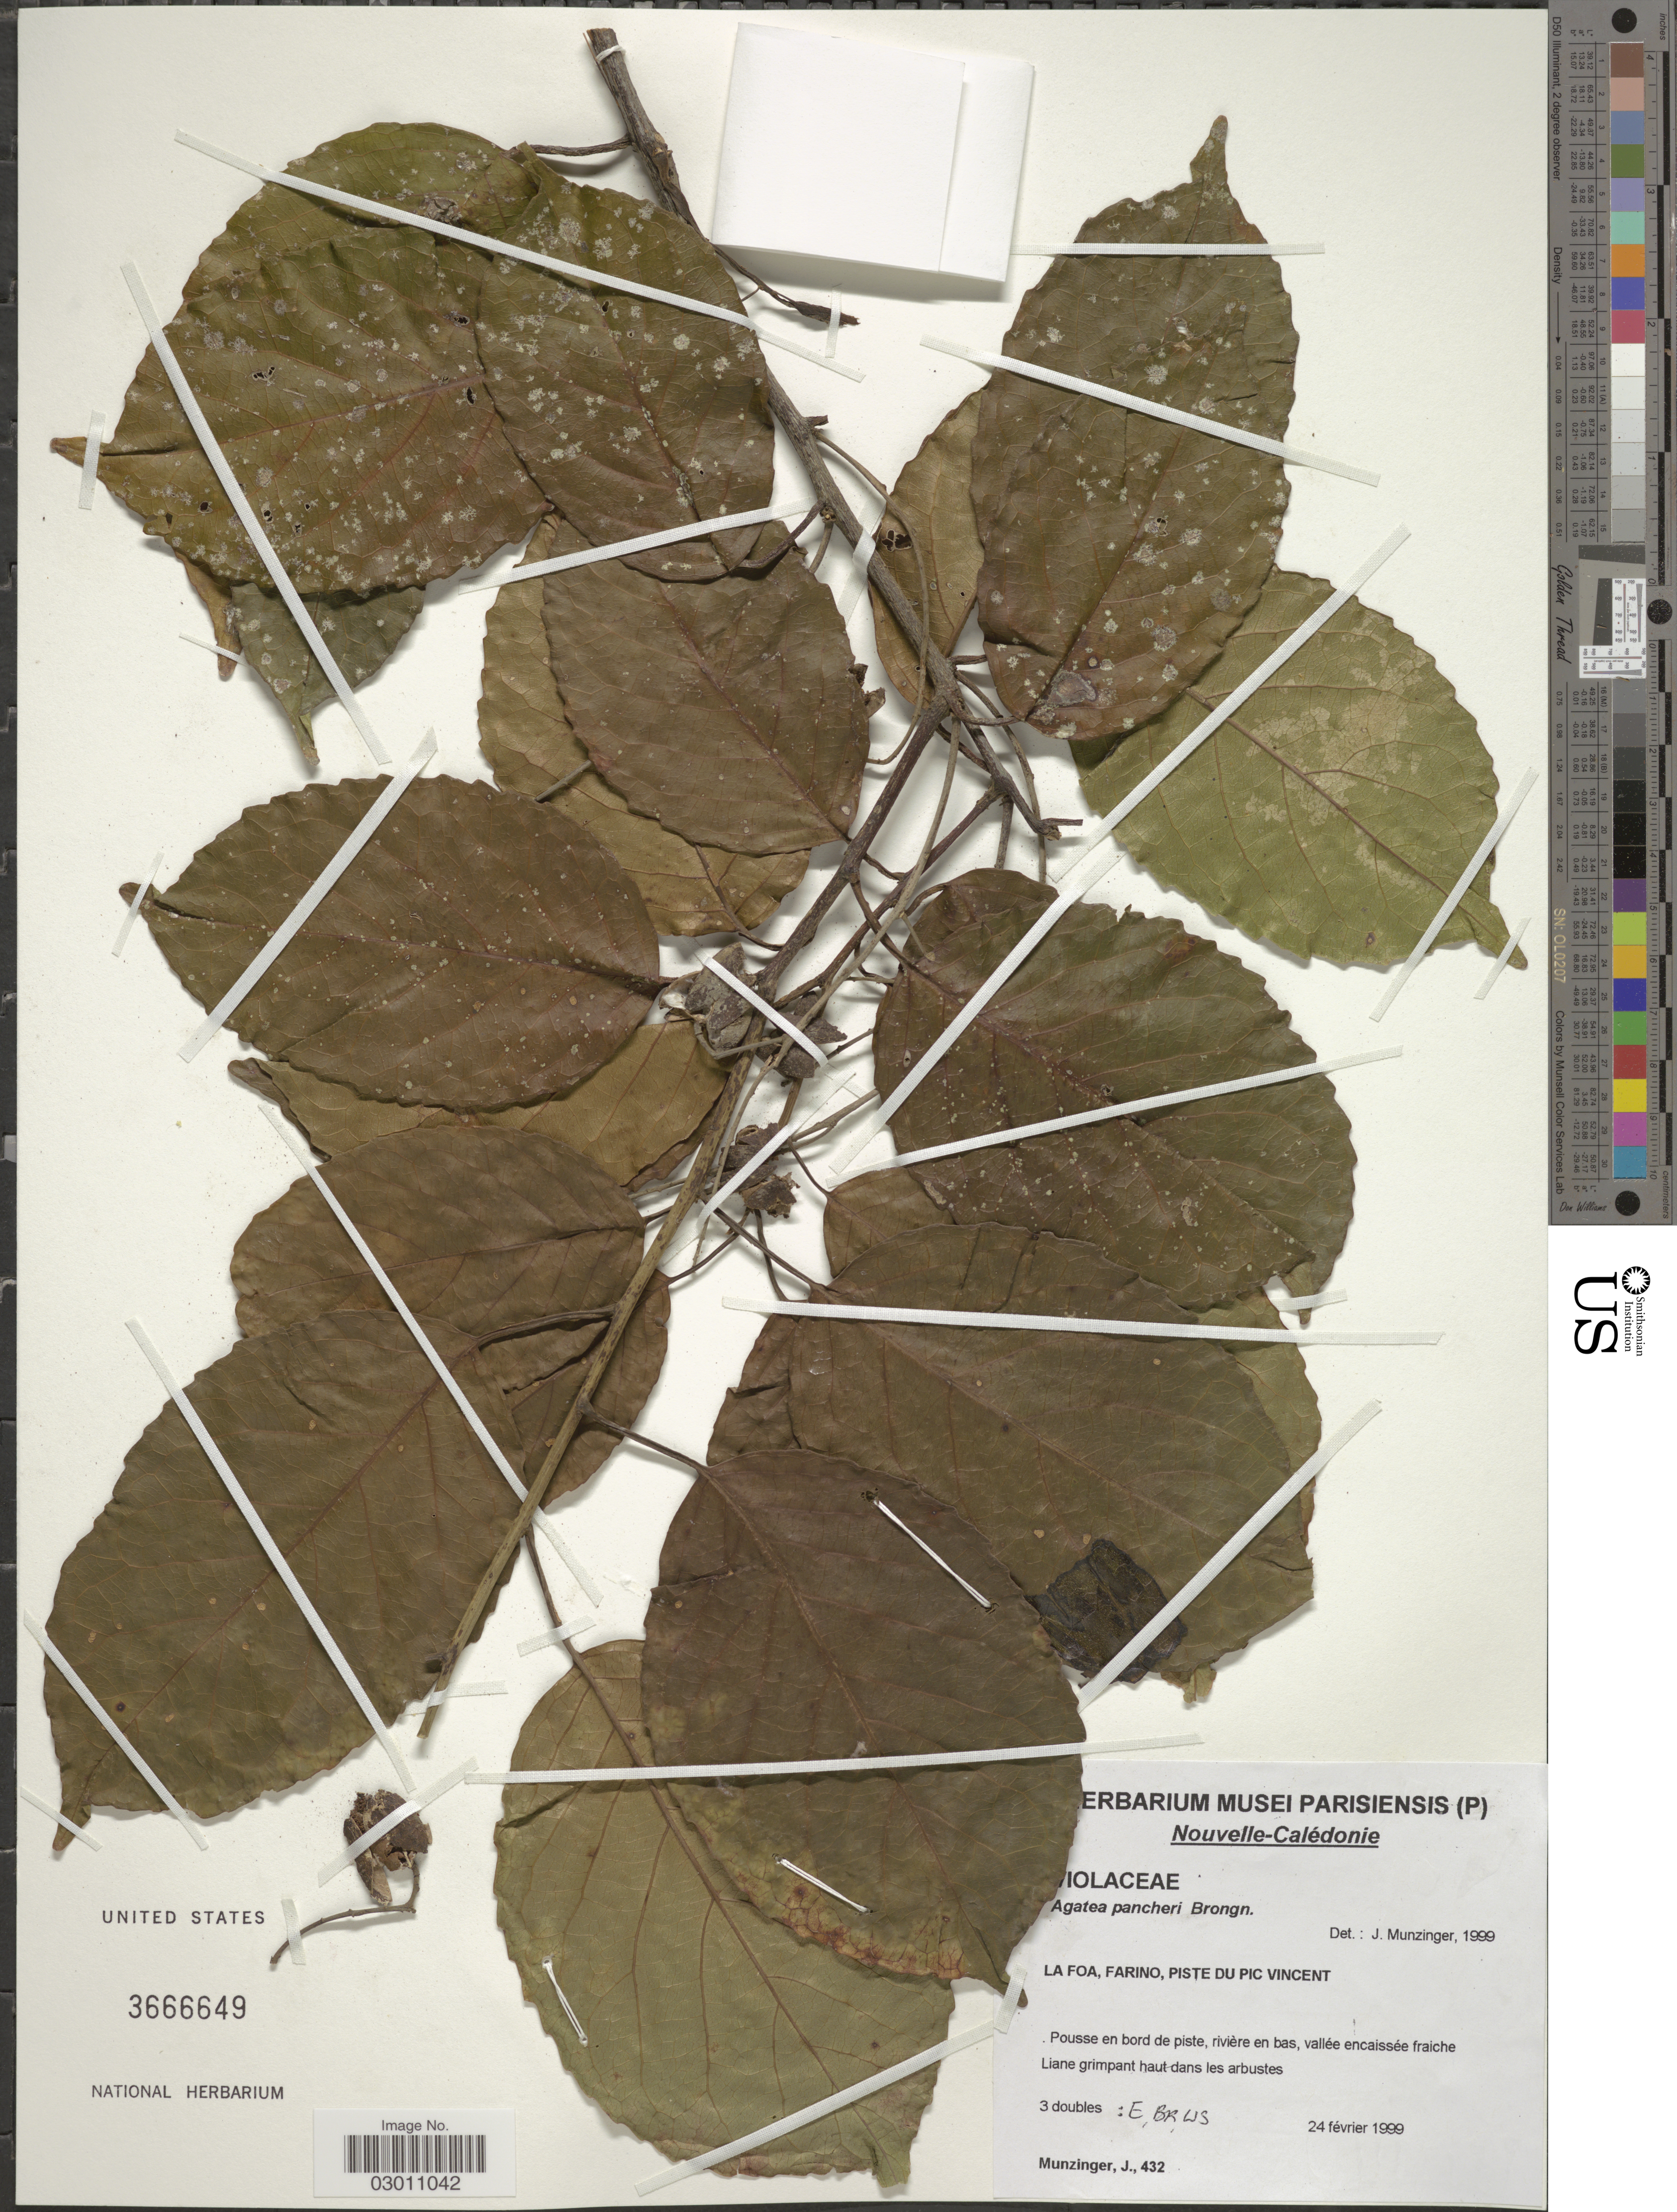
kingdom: Plantae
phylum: Tracheophyta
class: Magnoliopsida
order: Malpighiales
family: Violaceae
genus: Agatea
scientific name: Agatea pancheri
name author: (Brongn.) K. Schum. ex Melch.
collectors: J. K. Munzinger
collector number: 432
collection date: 1999-02-24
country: New Caledonia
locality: Nouvelle-Calédonie. La Foa, Piste du Pic Vincent. Pousse en bord de piste, rivière en bas, vallée encaissée fraiche.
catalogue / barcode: US 3666649